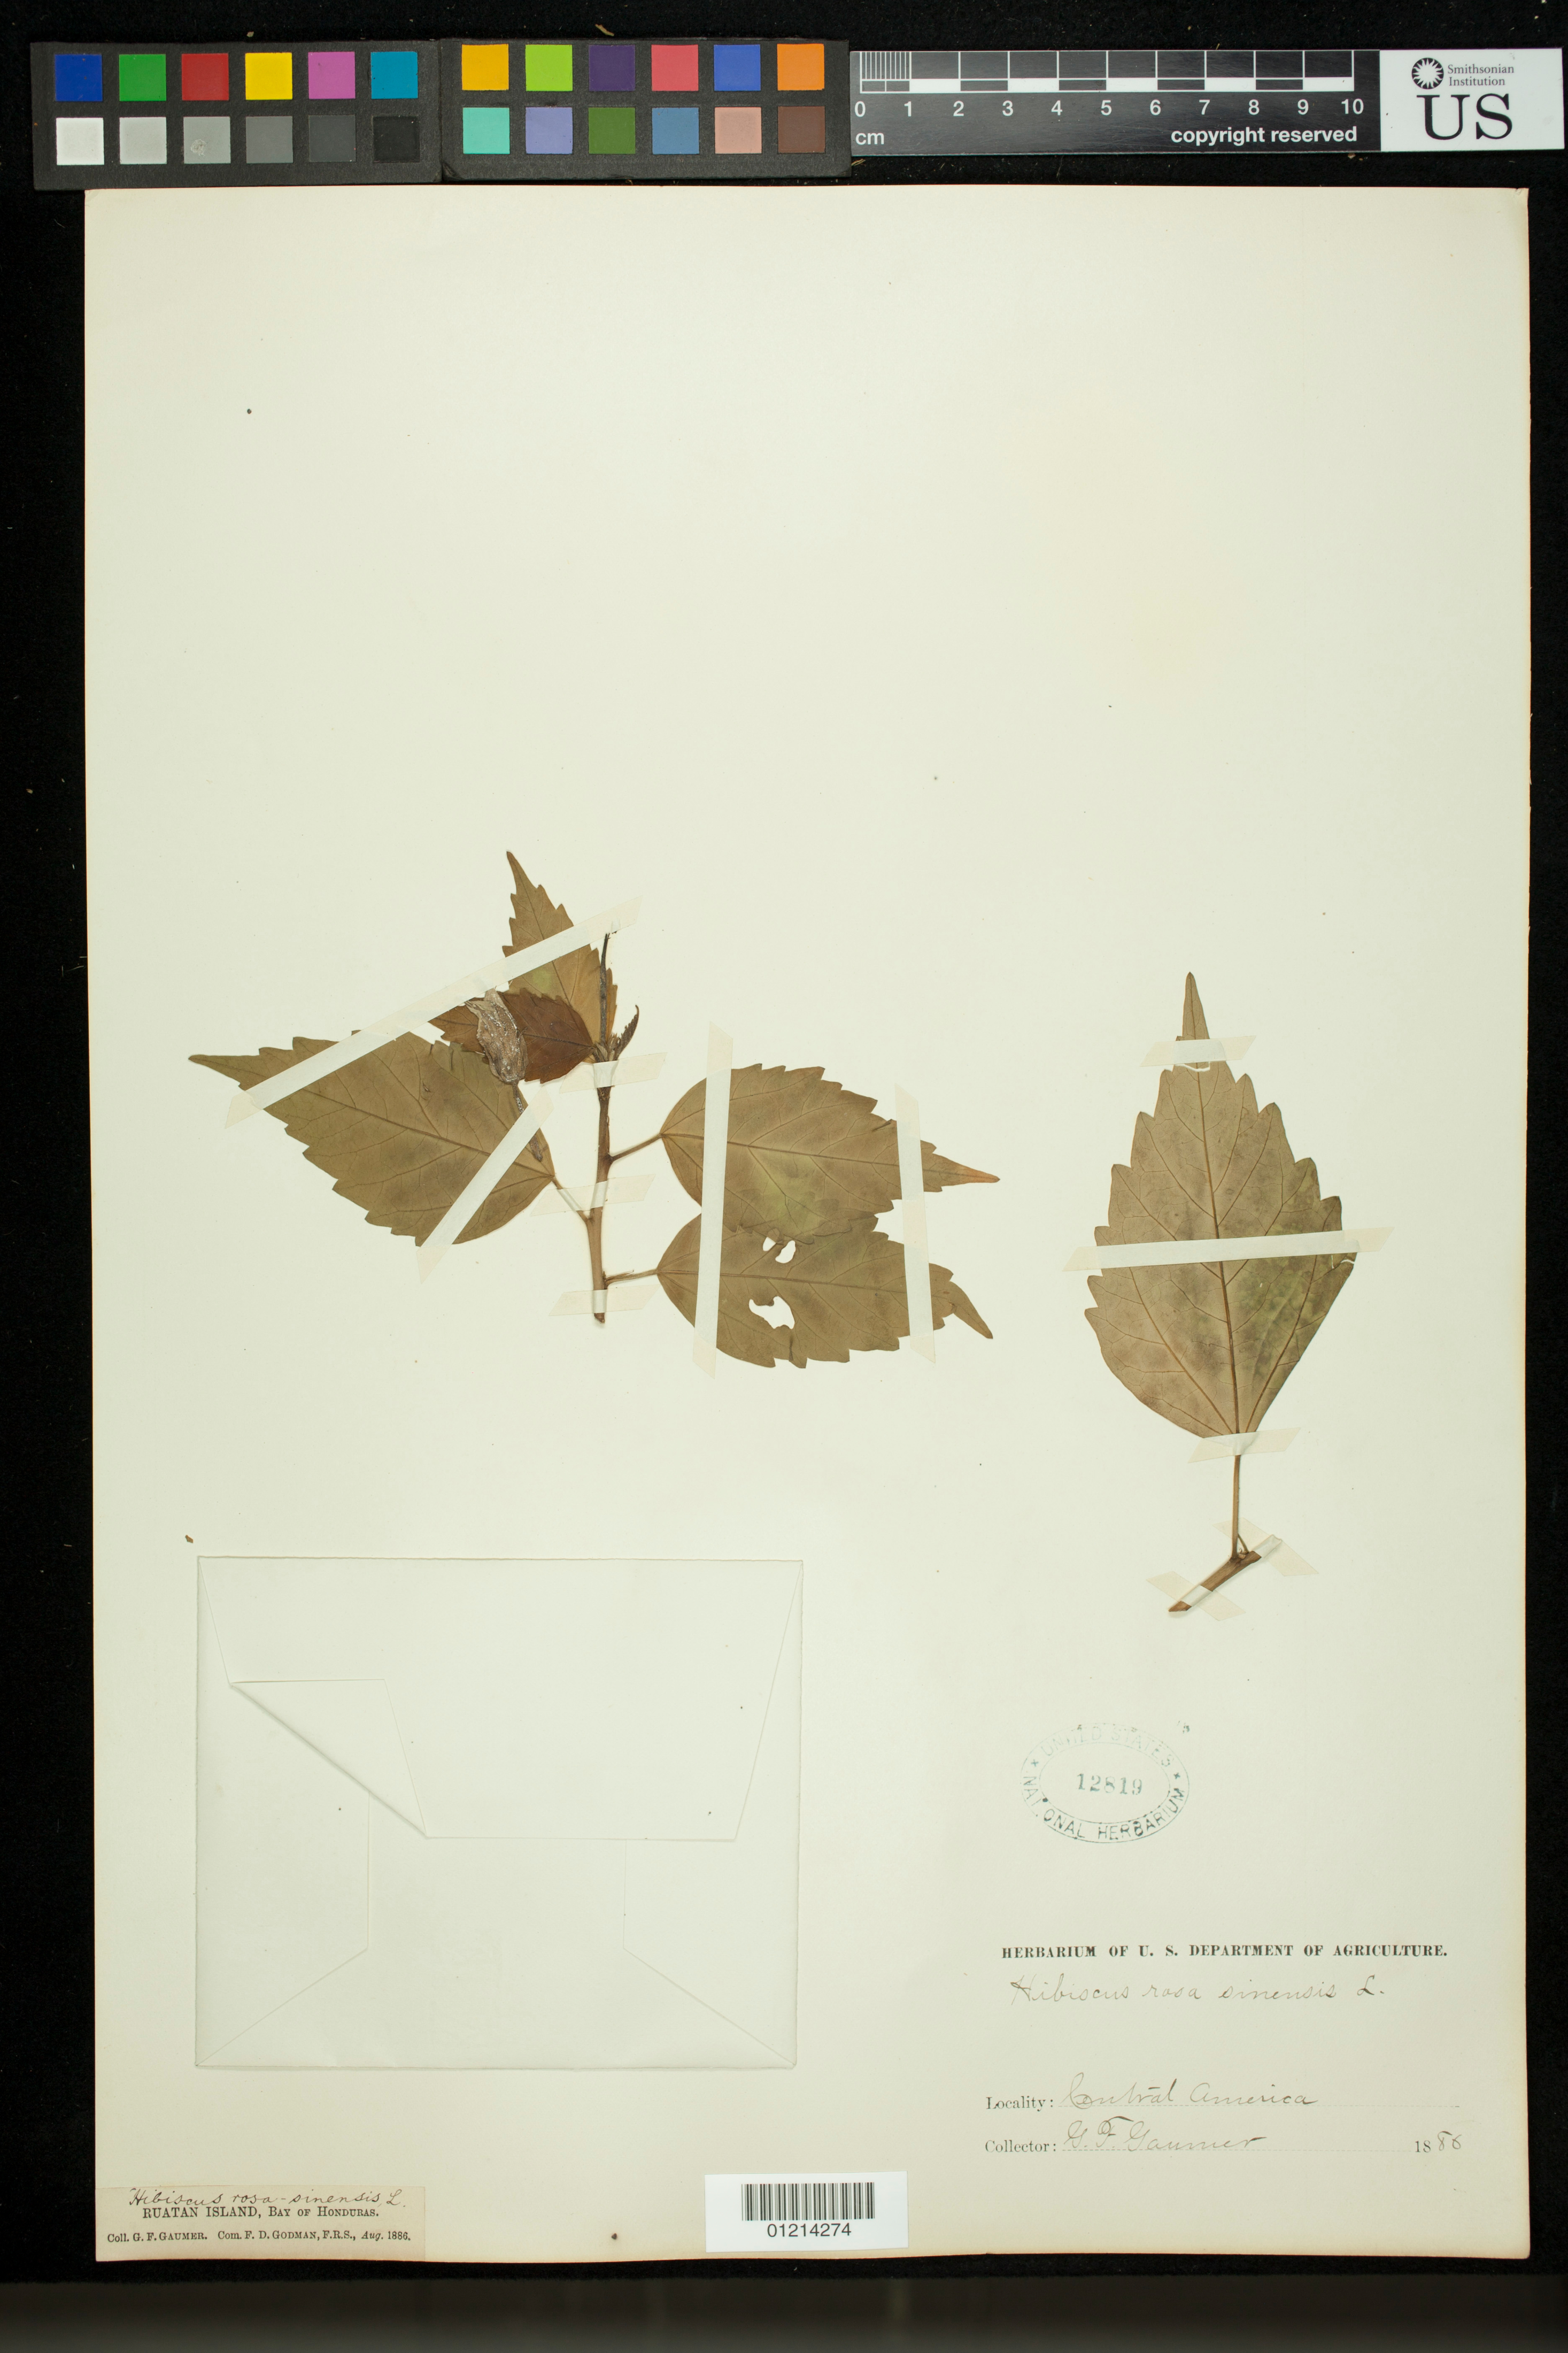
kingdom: Plantae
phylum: Tracheophyta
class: Magnoliopsida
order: Malvales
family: Malvaceae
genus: Hibiscus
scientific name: Hibiscus rosa-sinensis var. rosa-sinensis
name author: L.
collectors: G. F. Gaumer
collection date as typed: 1886-08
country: Honduras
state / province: Islas de la Bahía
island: Ruatan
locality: Ruatan Island, Bay of Honduras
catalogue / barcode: US 12819